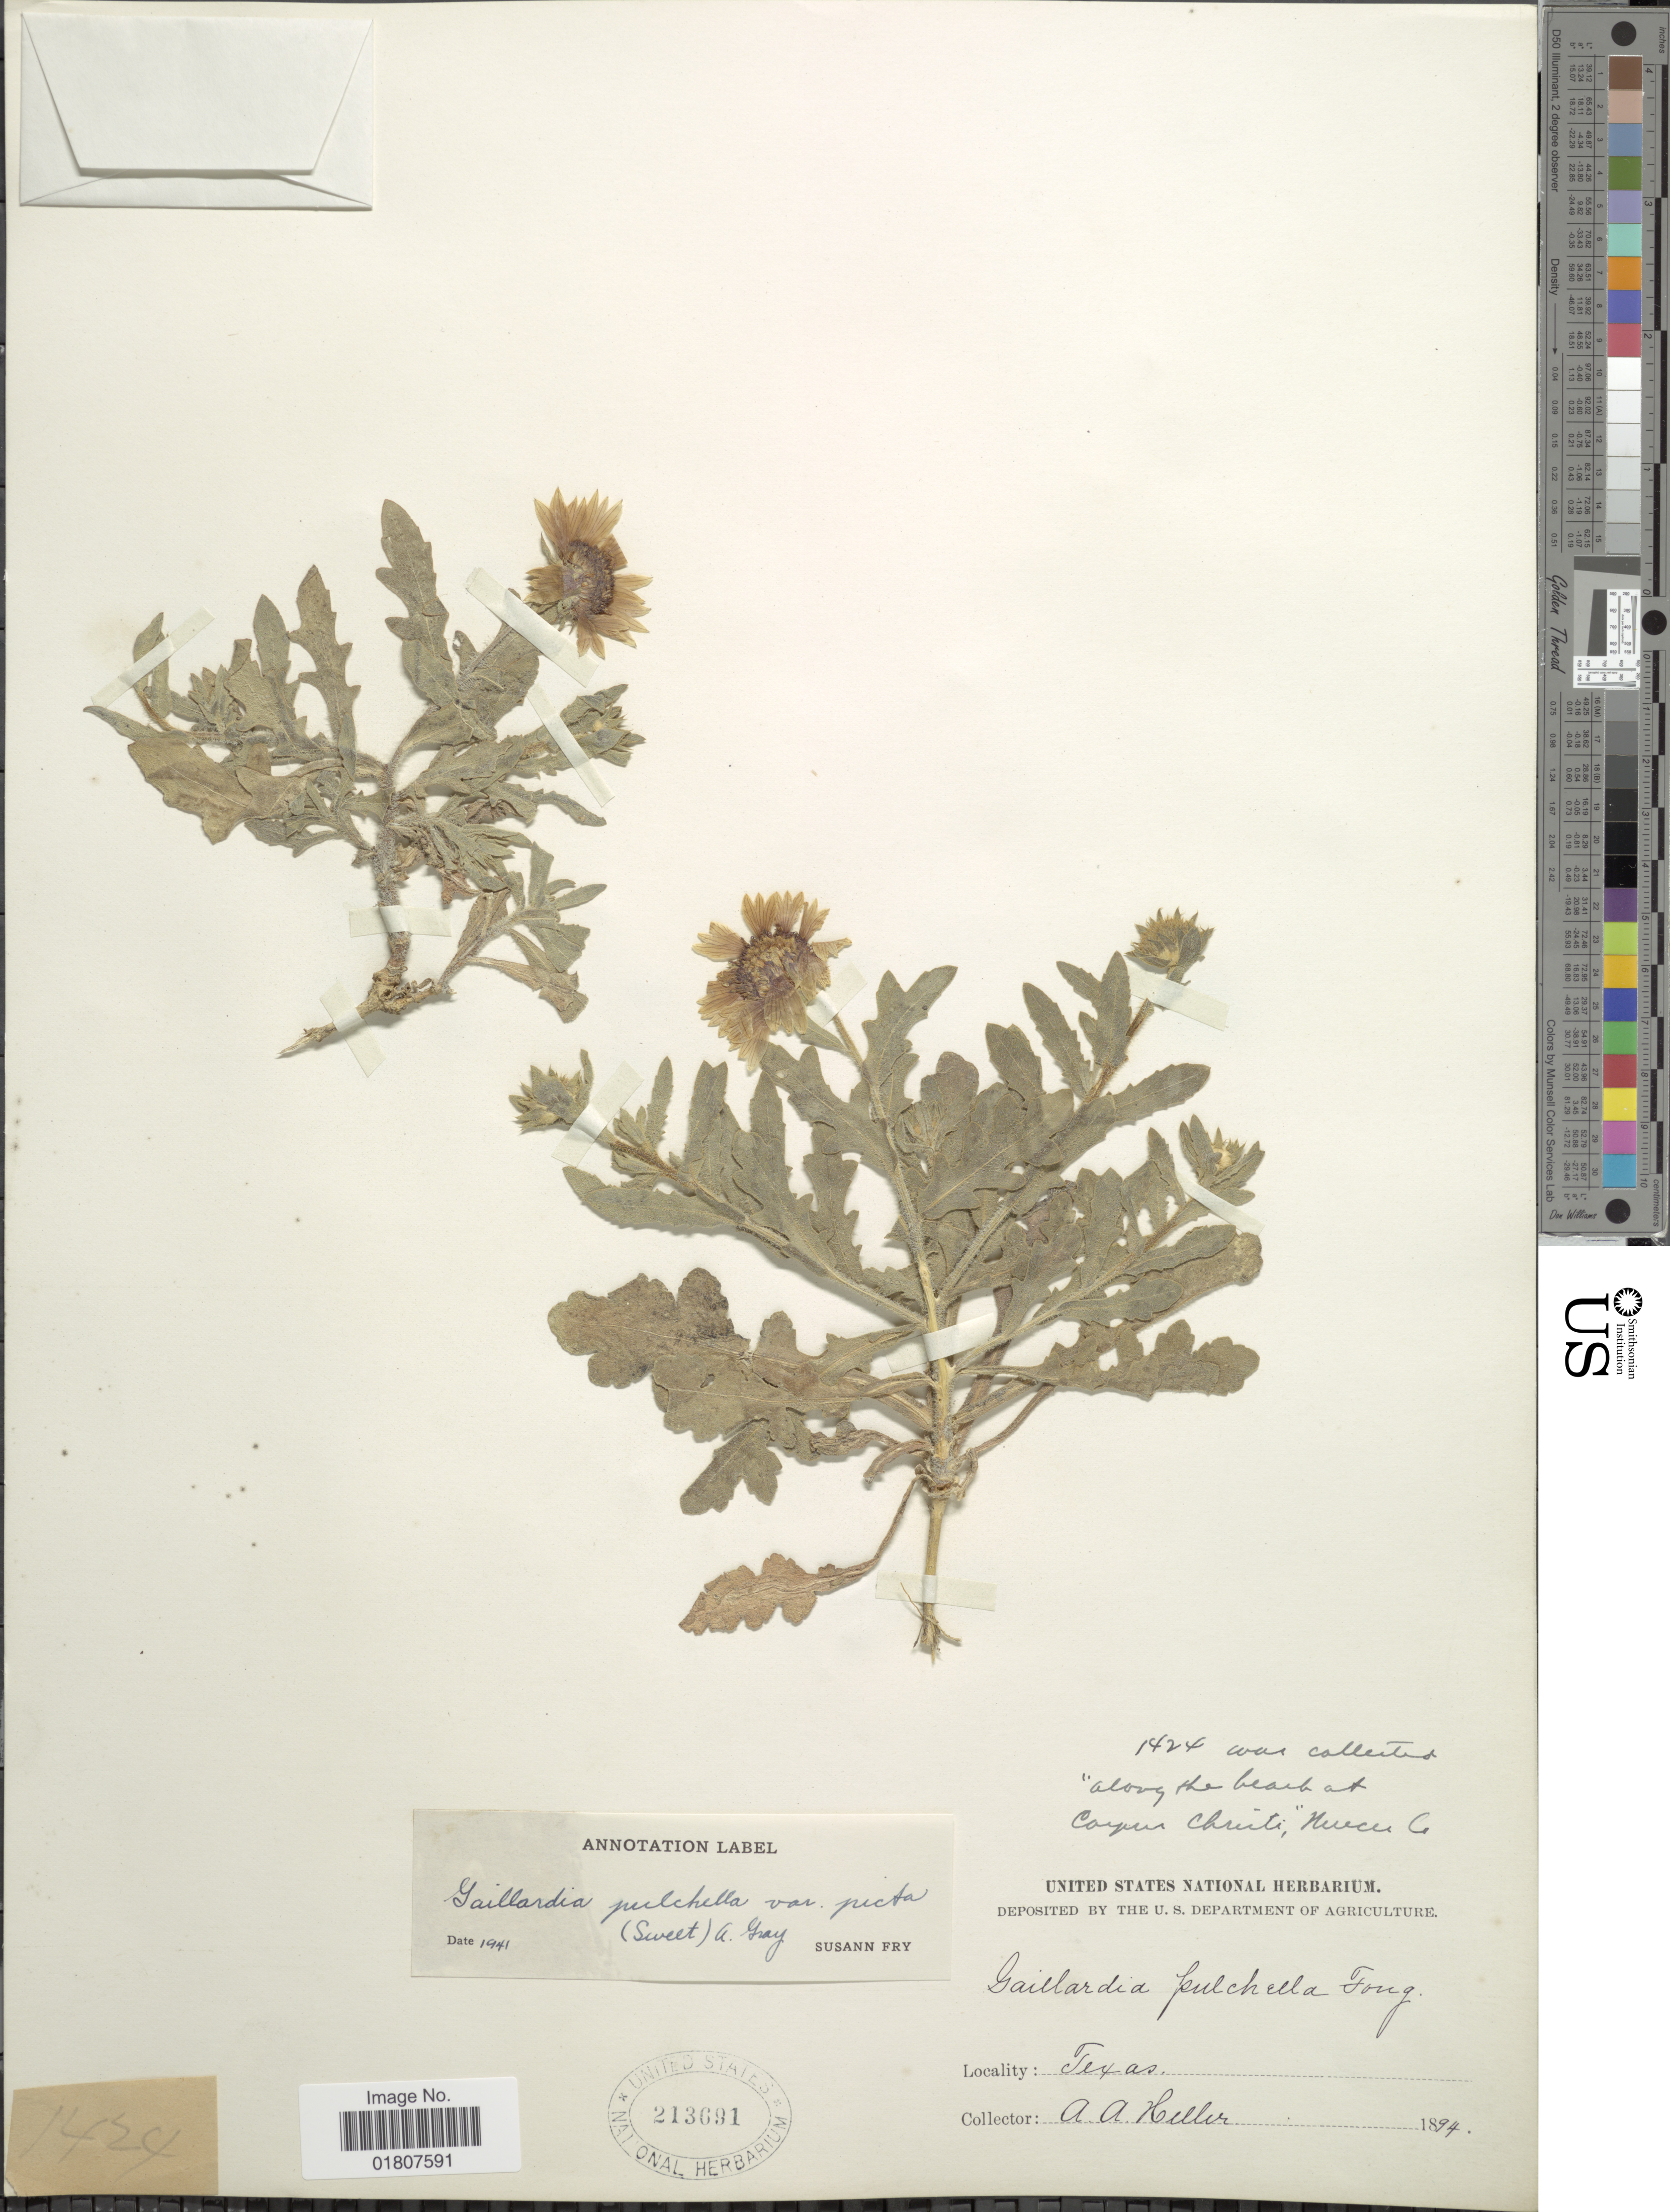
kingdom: Plantae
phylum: Tracheophyta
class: Magnoliopsida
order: Asterales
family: Asteraceae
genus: Gaillardia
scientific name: Gaillardia pulchella var. picta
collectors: A. A. Heller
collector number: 1424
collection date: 1894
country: United States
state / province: Texas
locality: Along the bank at Corpus Christi, Neuces Co.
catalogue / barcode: US 213691